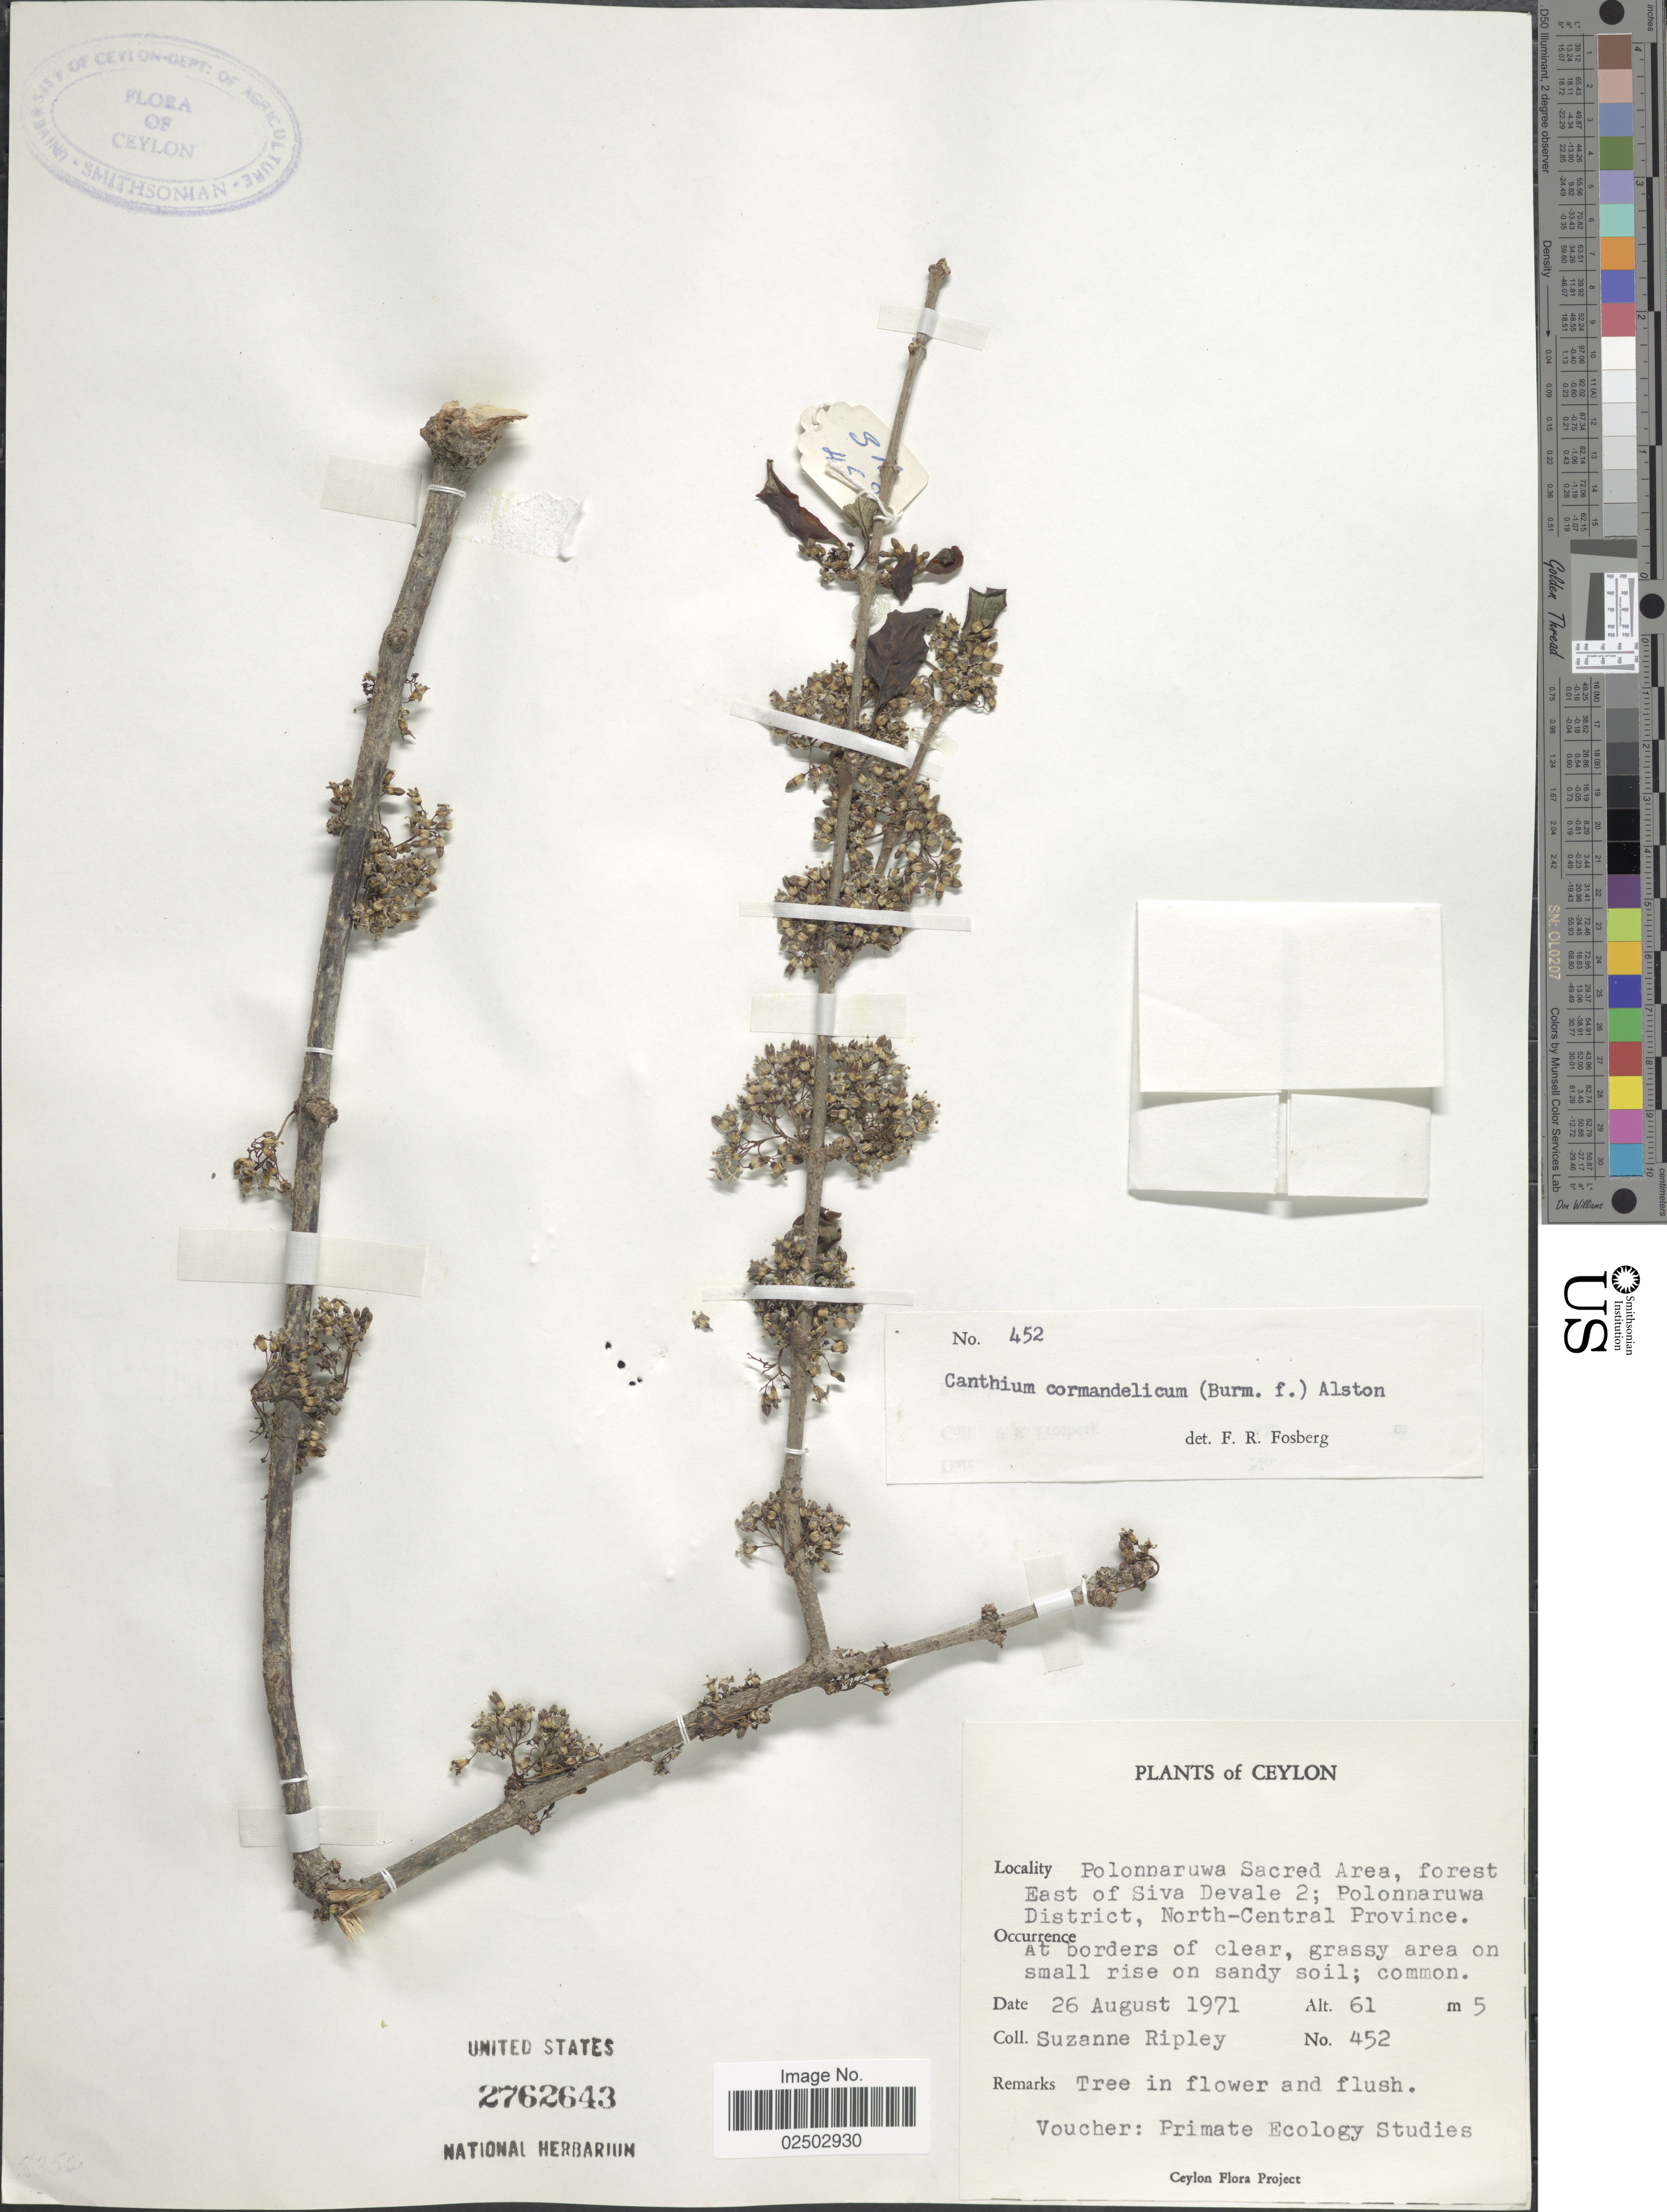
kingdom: Plantae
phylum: Tracheophyta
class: Magnoliopsida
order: Gentianales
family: Rubiaceae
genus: Canthium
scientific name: Canthium coromandelicum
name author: (Burm. f.) Alston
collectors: S. Ripley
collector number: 452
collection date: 1971-08-26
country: Sri Lanka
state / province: North Central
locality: Polonnaruwa Sacred Area, forest East of Siva Devale 2, Polonnaruwa District, North-Central Province, Ceylon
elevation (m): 61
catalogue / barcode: US 2762643